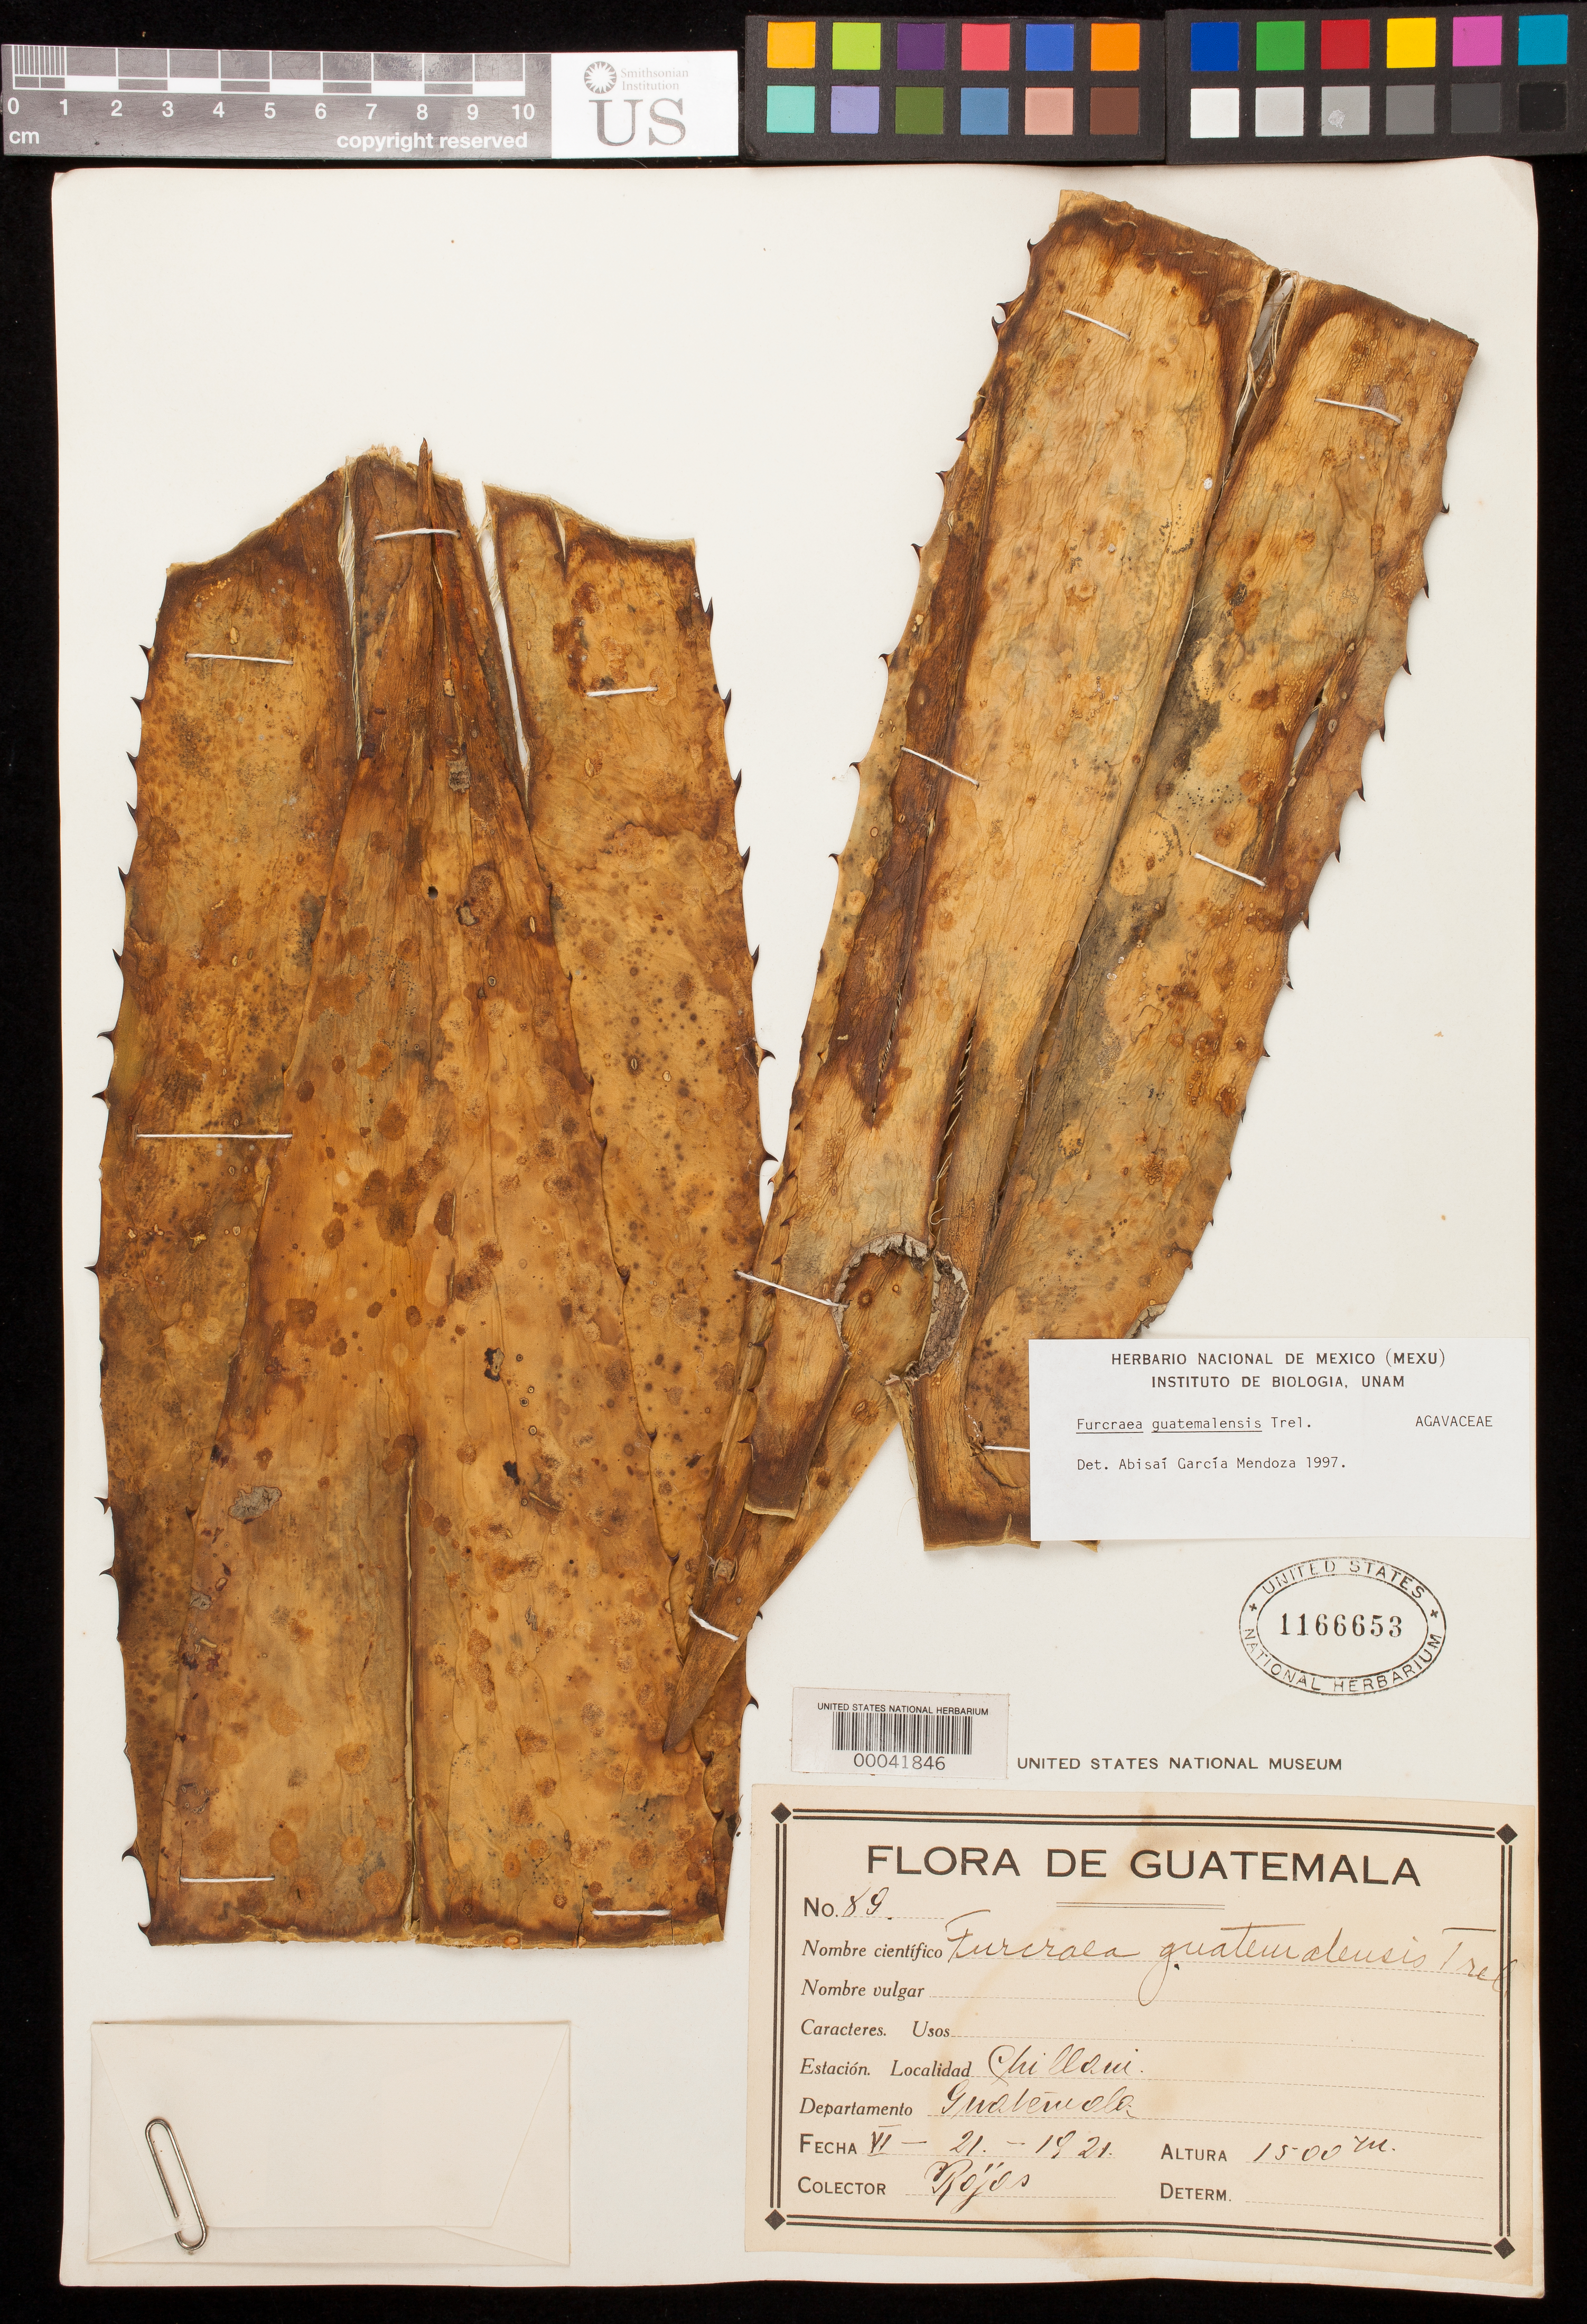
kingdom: Plantae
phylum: Tracheophyta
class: Liliopsida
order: Asparagales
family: Asparagaceae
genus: Furcraea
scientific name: Furcraea guatemalensis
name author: Trel.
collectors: T. Rojos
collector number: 89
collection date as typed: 21 Jun 1921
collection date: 1921-06-21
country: Guatemala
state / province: Guatemala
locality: Chilloni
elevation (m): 1500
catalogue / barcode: US 11666523